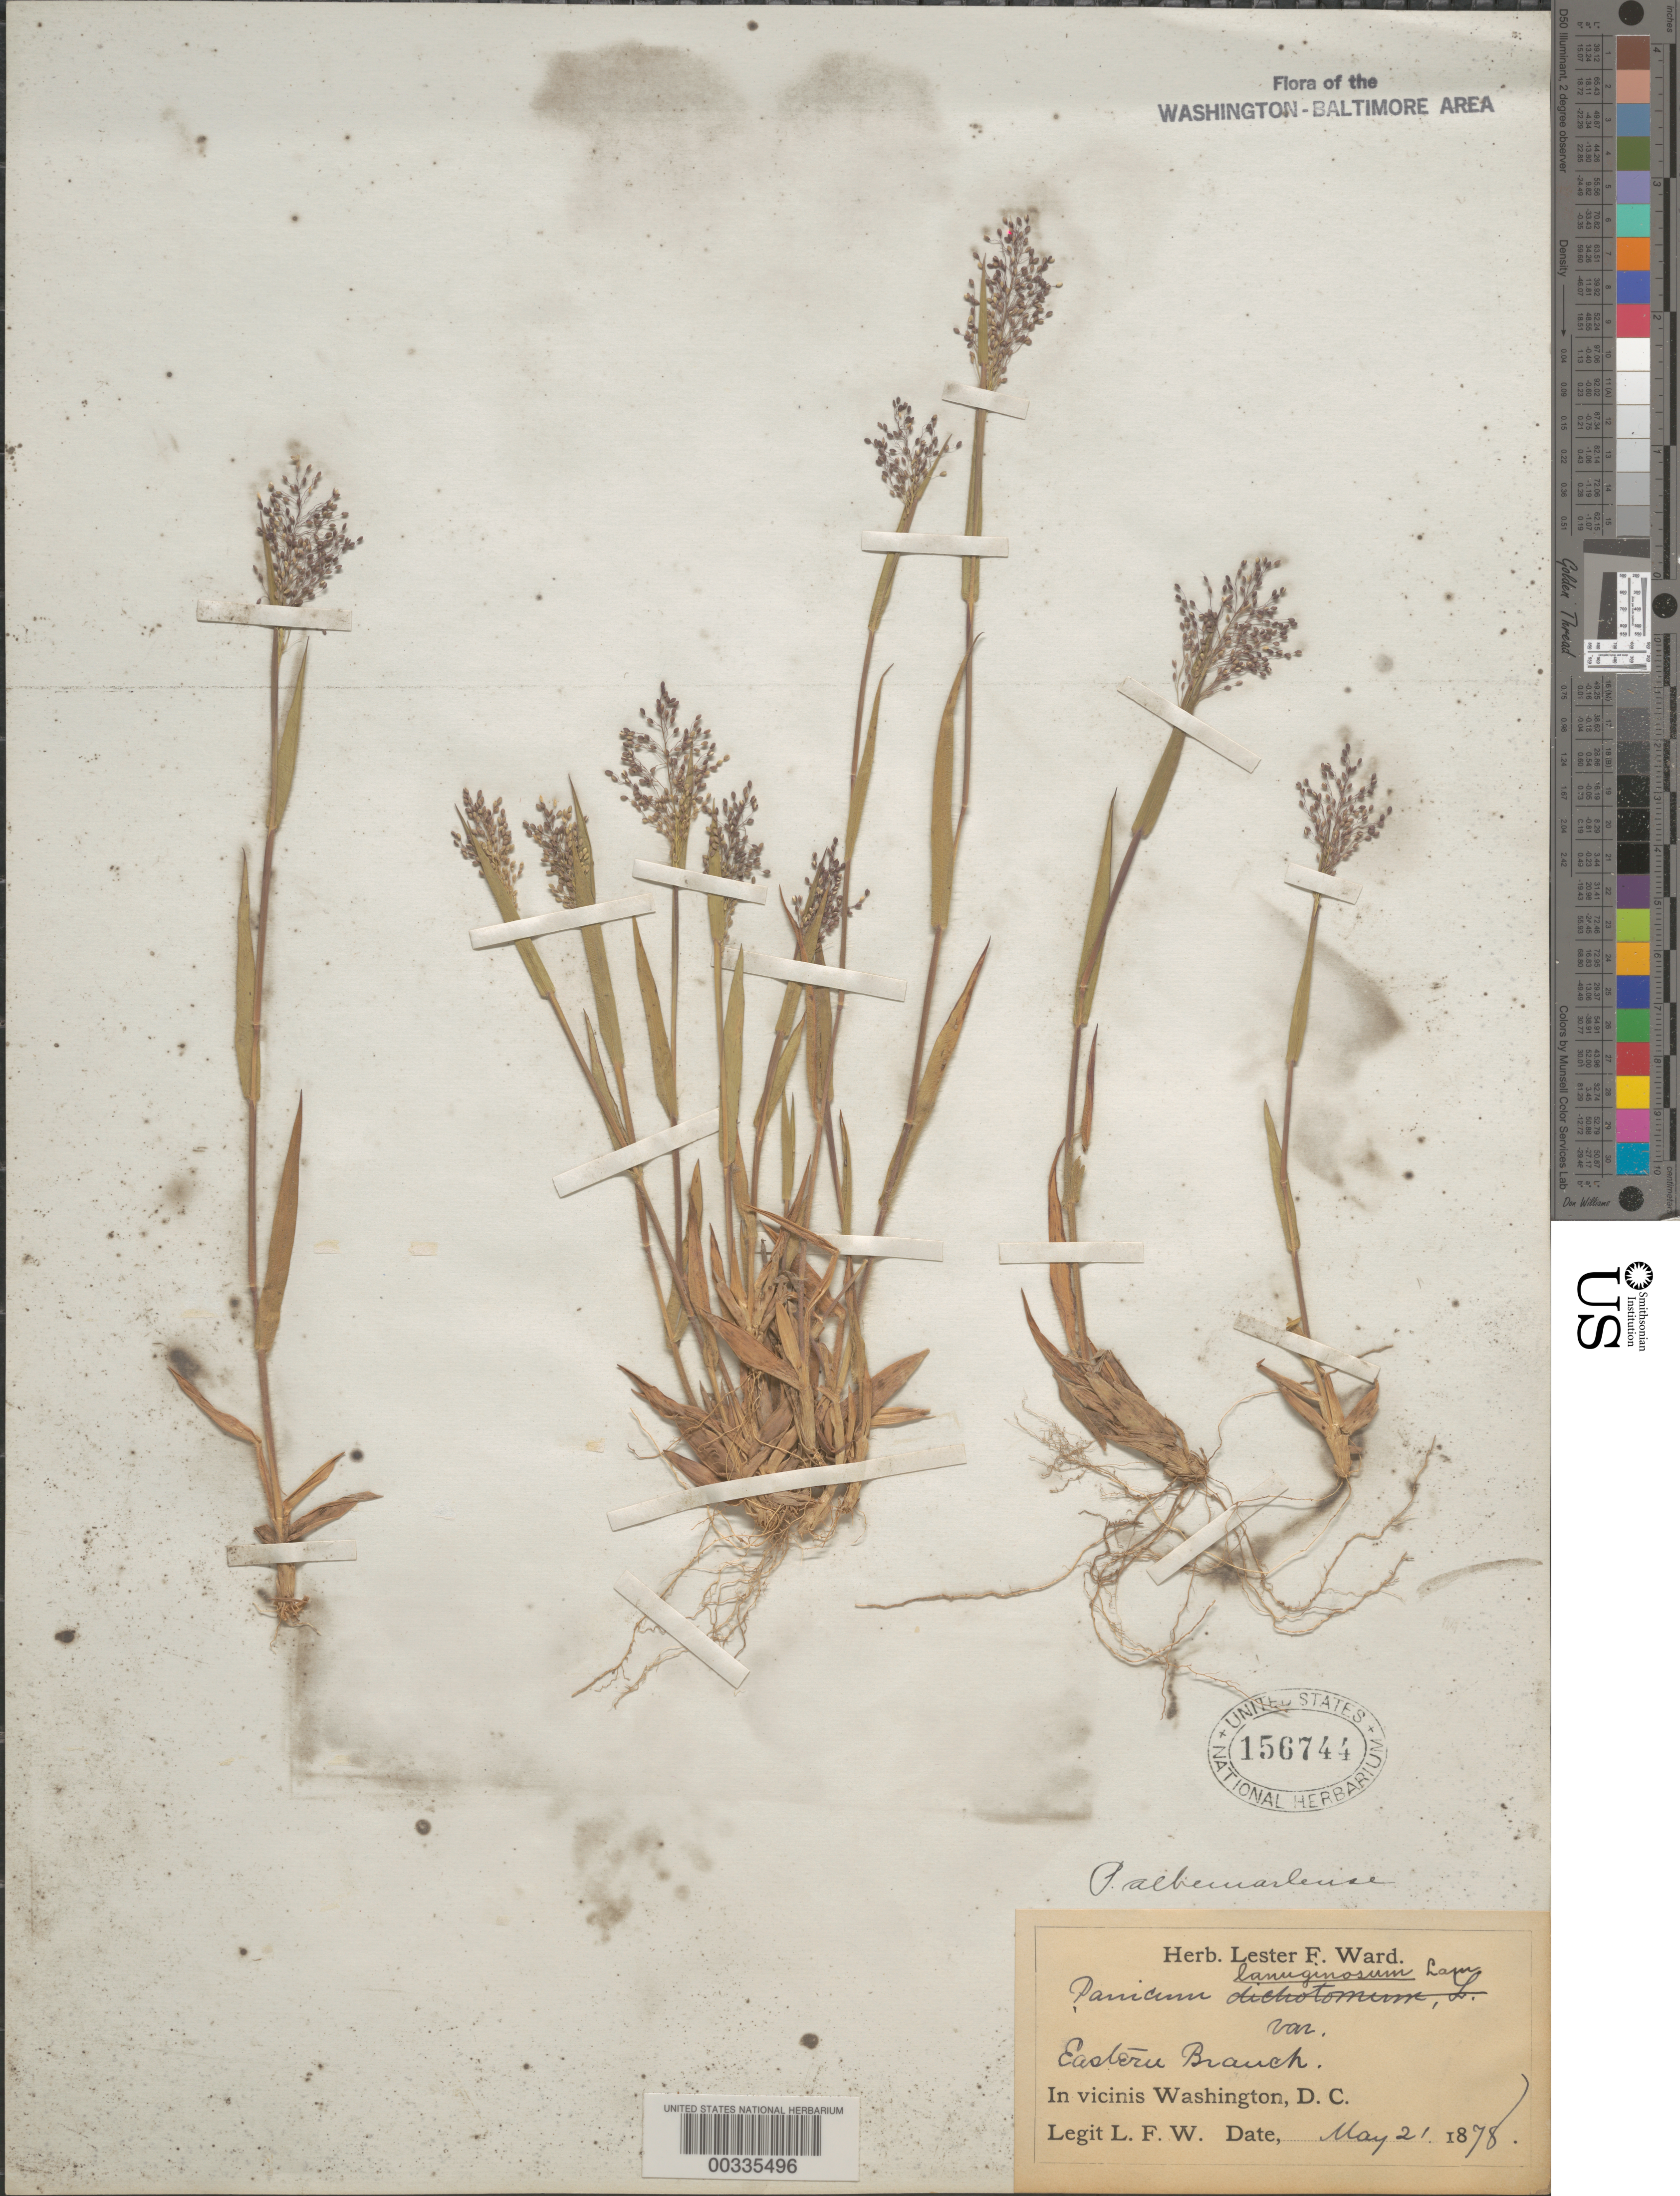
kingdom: Plantae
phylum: Tracheophyta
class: Liliopsida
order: Poales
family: Poaceae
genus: Dichanthelium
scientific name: Dichanthelium acuminatum var. implicatum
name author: (Scribn.) Gould & C.A. Clark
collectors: L. F. Ward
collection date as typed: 21 May 1878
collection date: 1878-05-21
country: United States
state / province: District of Columbia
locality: Eastern Branch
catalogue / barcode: US 156744